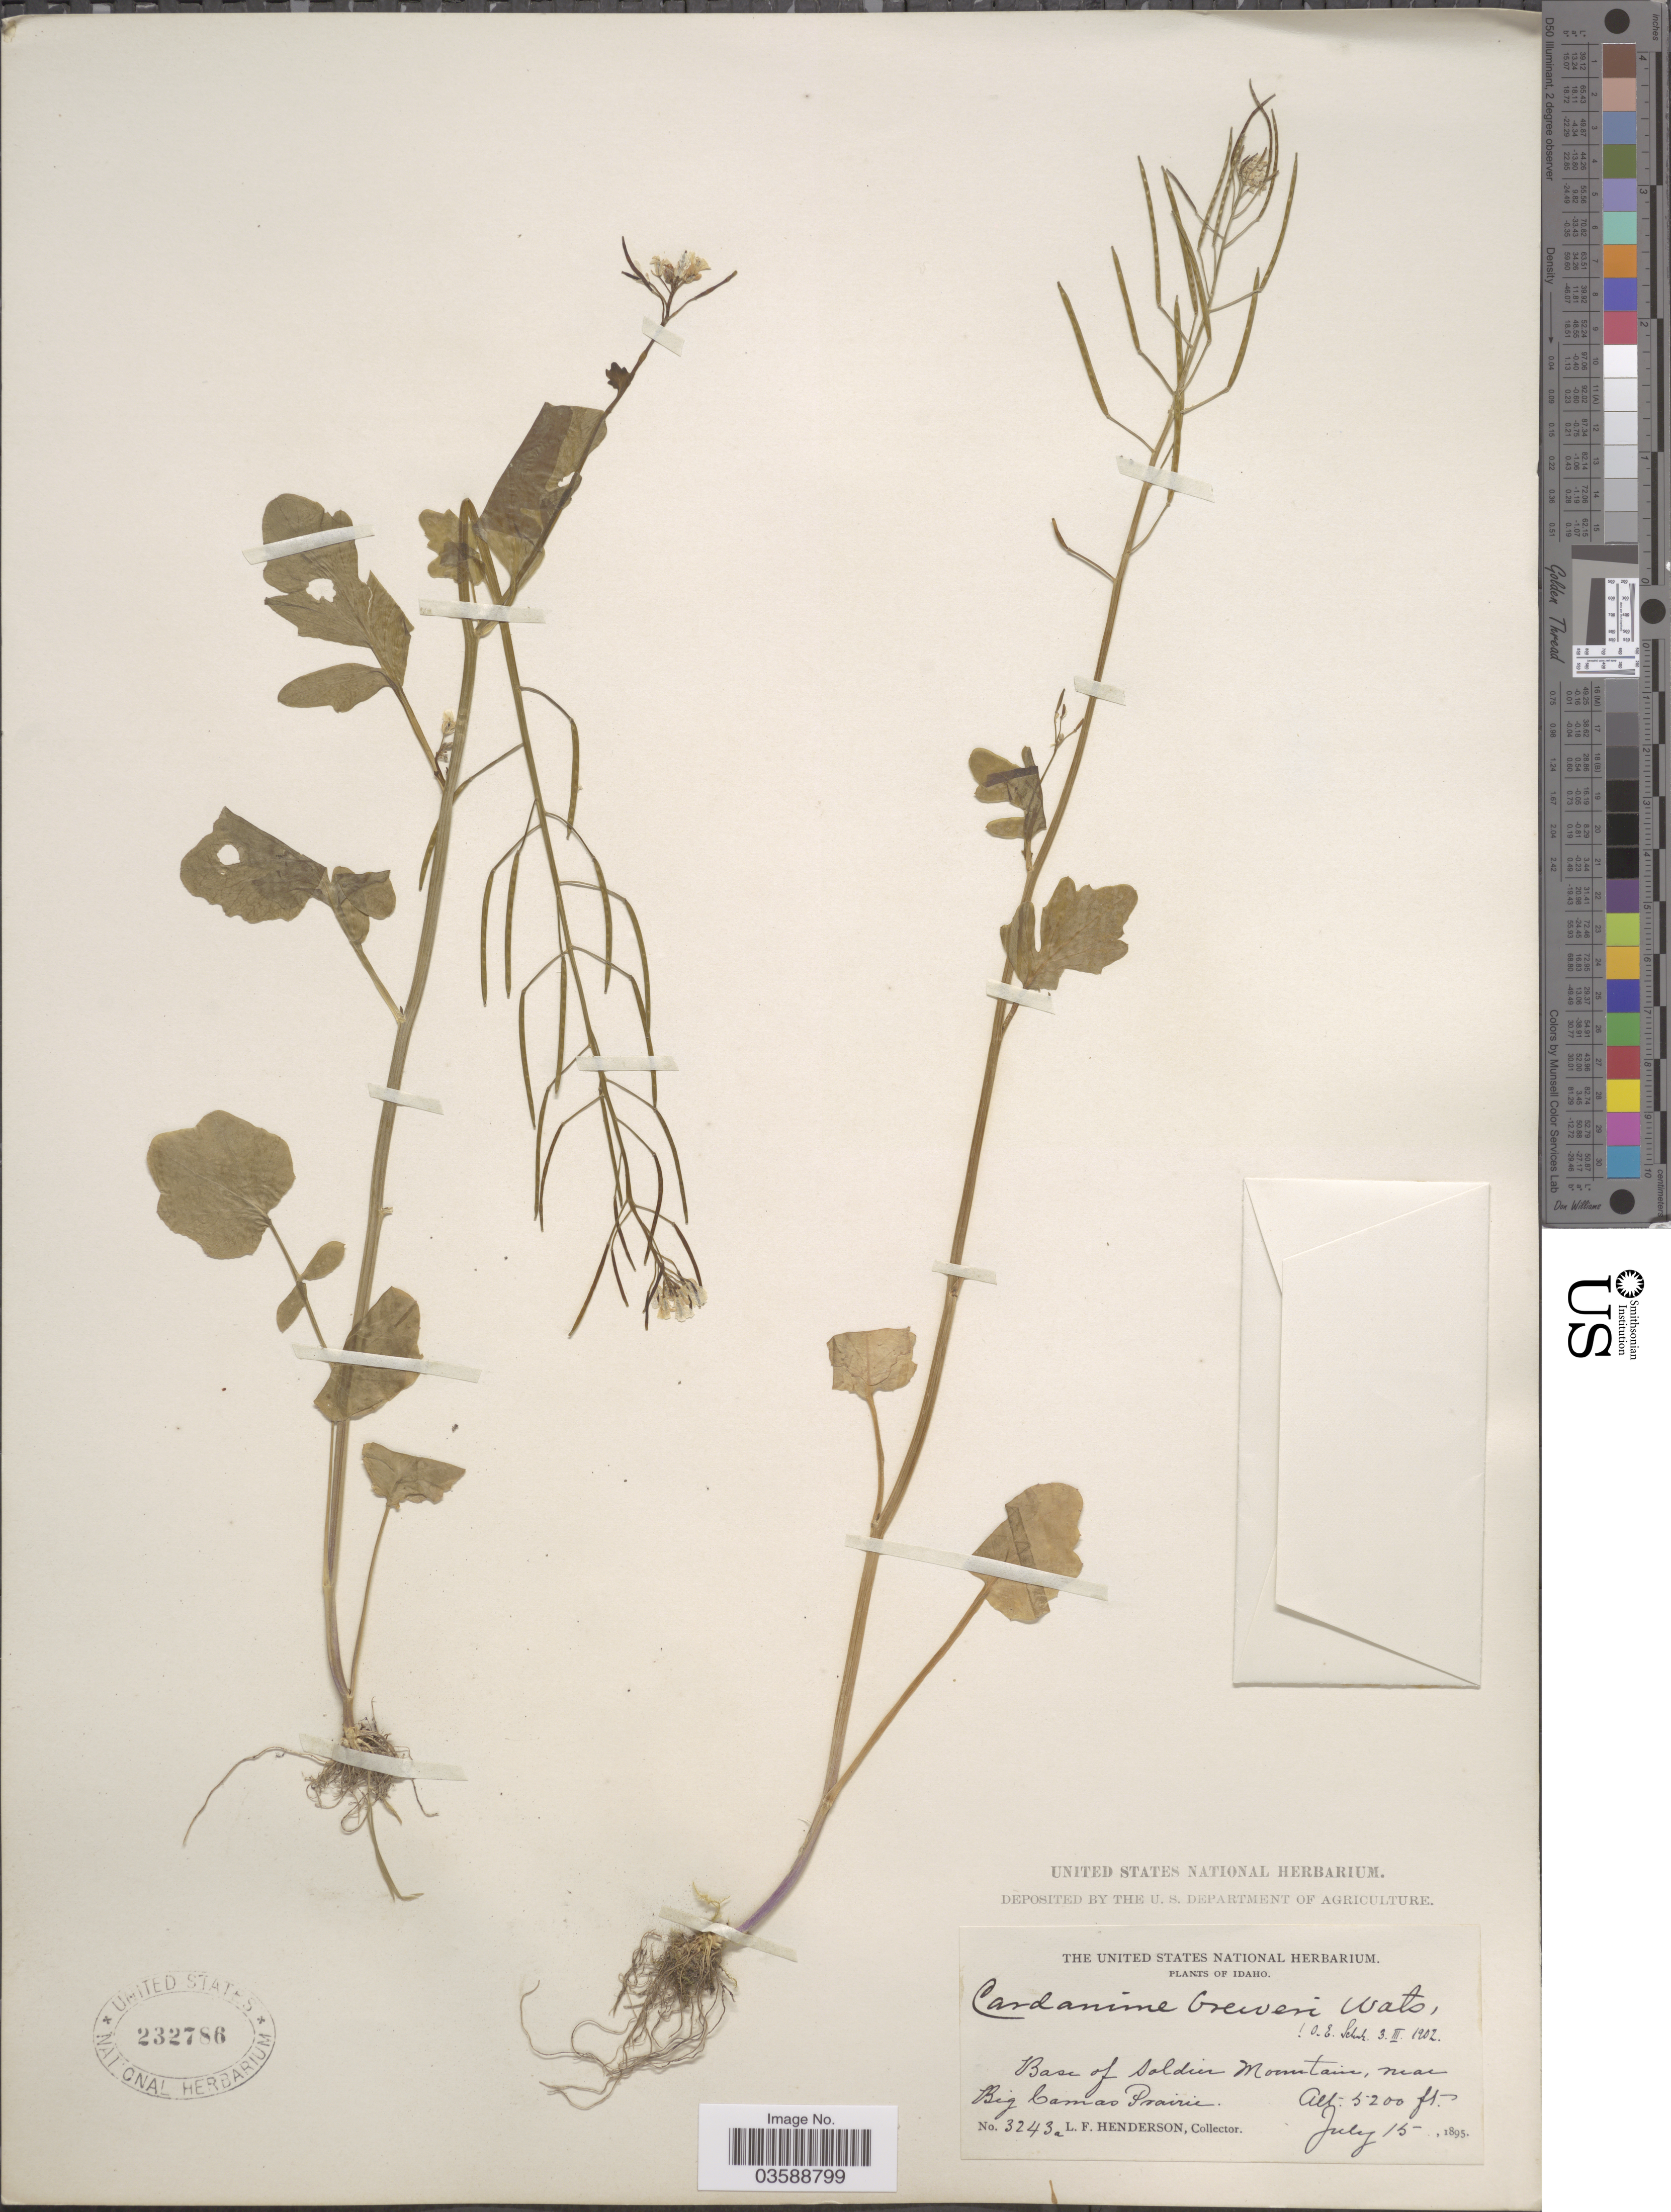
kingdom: Plantae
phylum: Tracheophyta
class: Magnoliopsida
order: Brassicales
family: Brassicaceae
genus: Cardamine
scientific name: Cardamine breweri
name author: S. Watson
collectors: L. Henderson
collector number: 3243a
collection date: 1895-07-15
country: United States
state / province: Idaho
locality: Base of Soldier Mountain, near Big Camas Prairie.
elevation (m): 1585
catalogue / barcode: US 232786